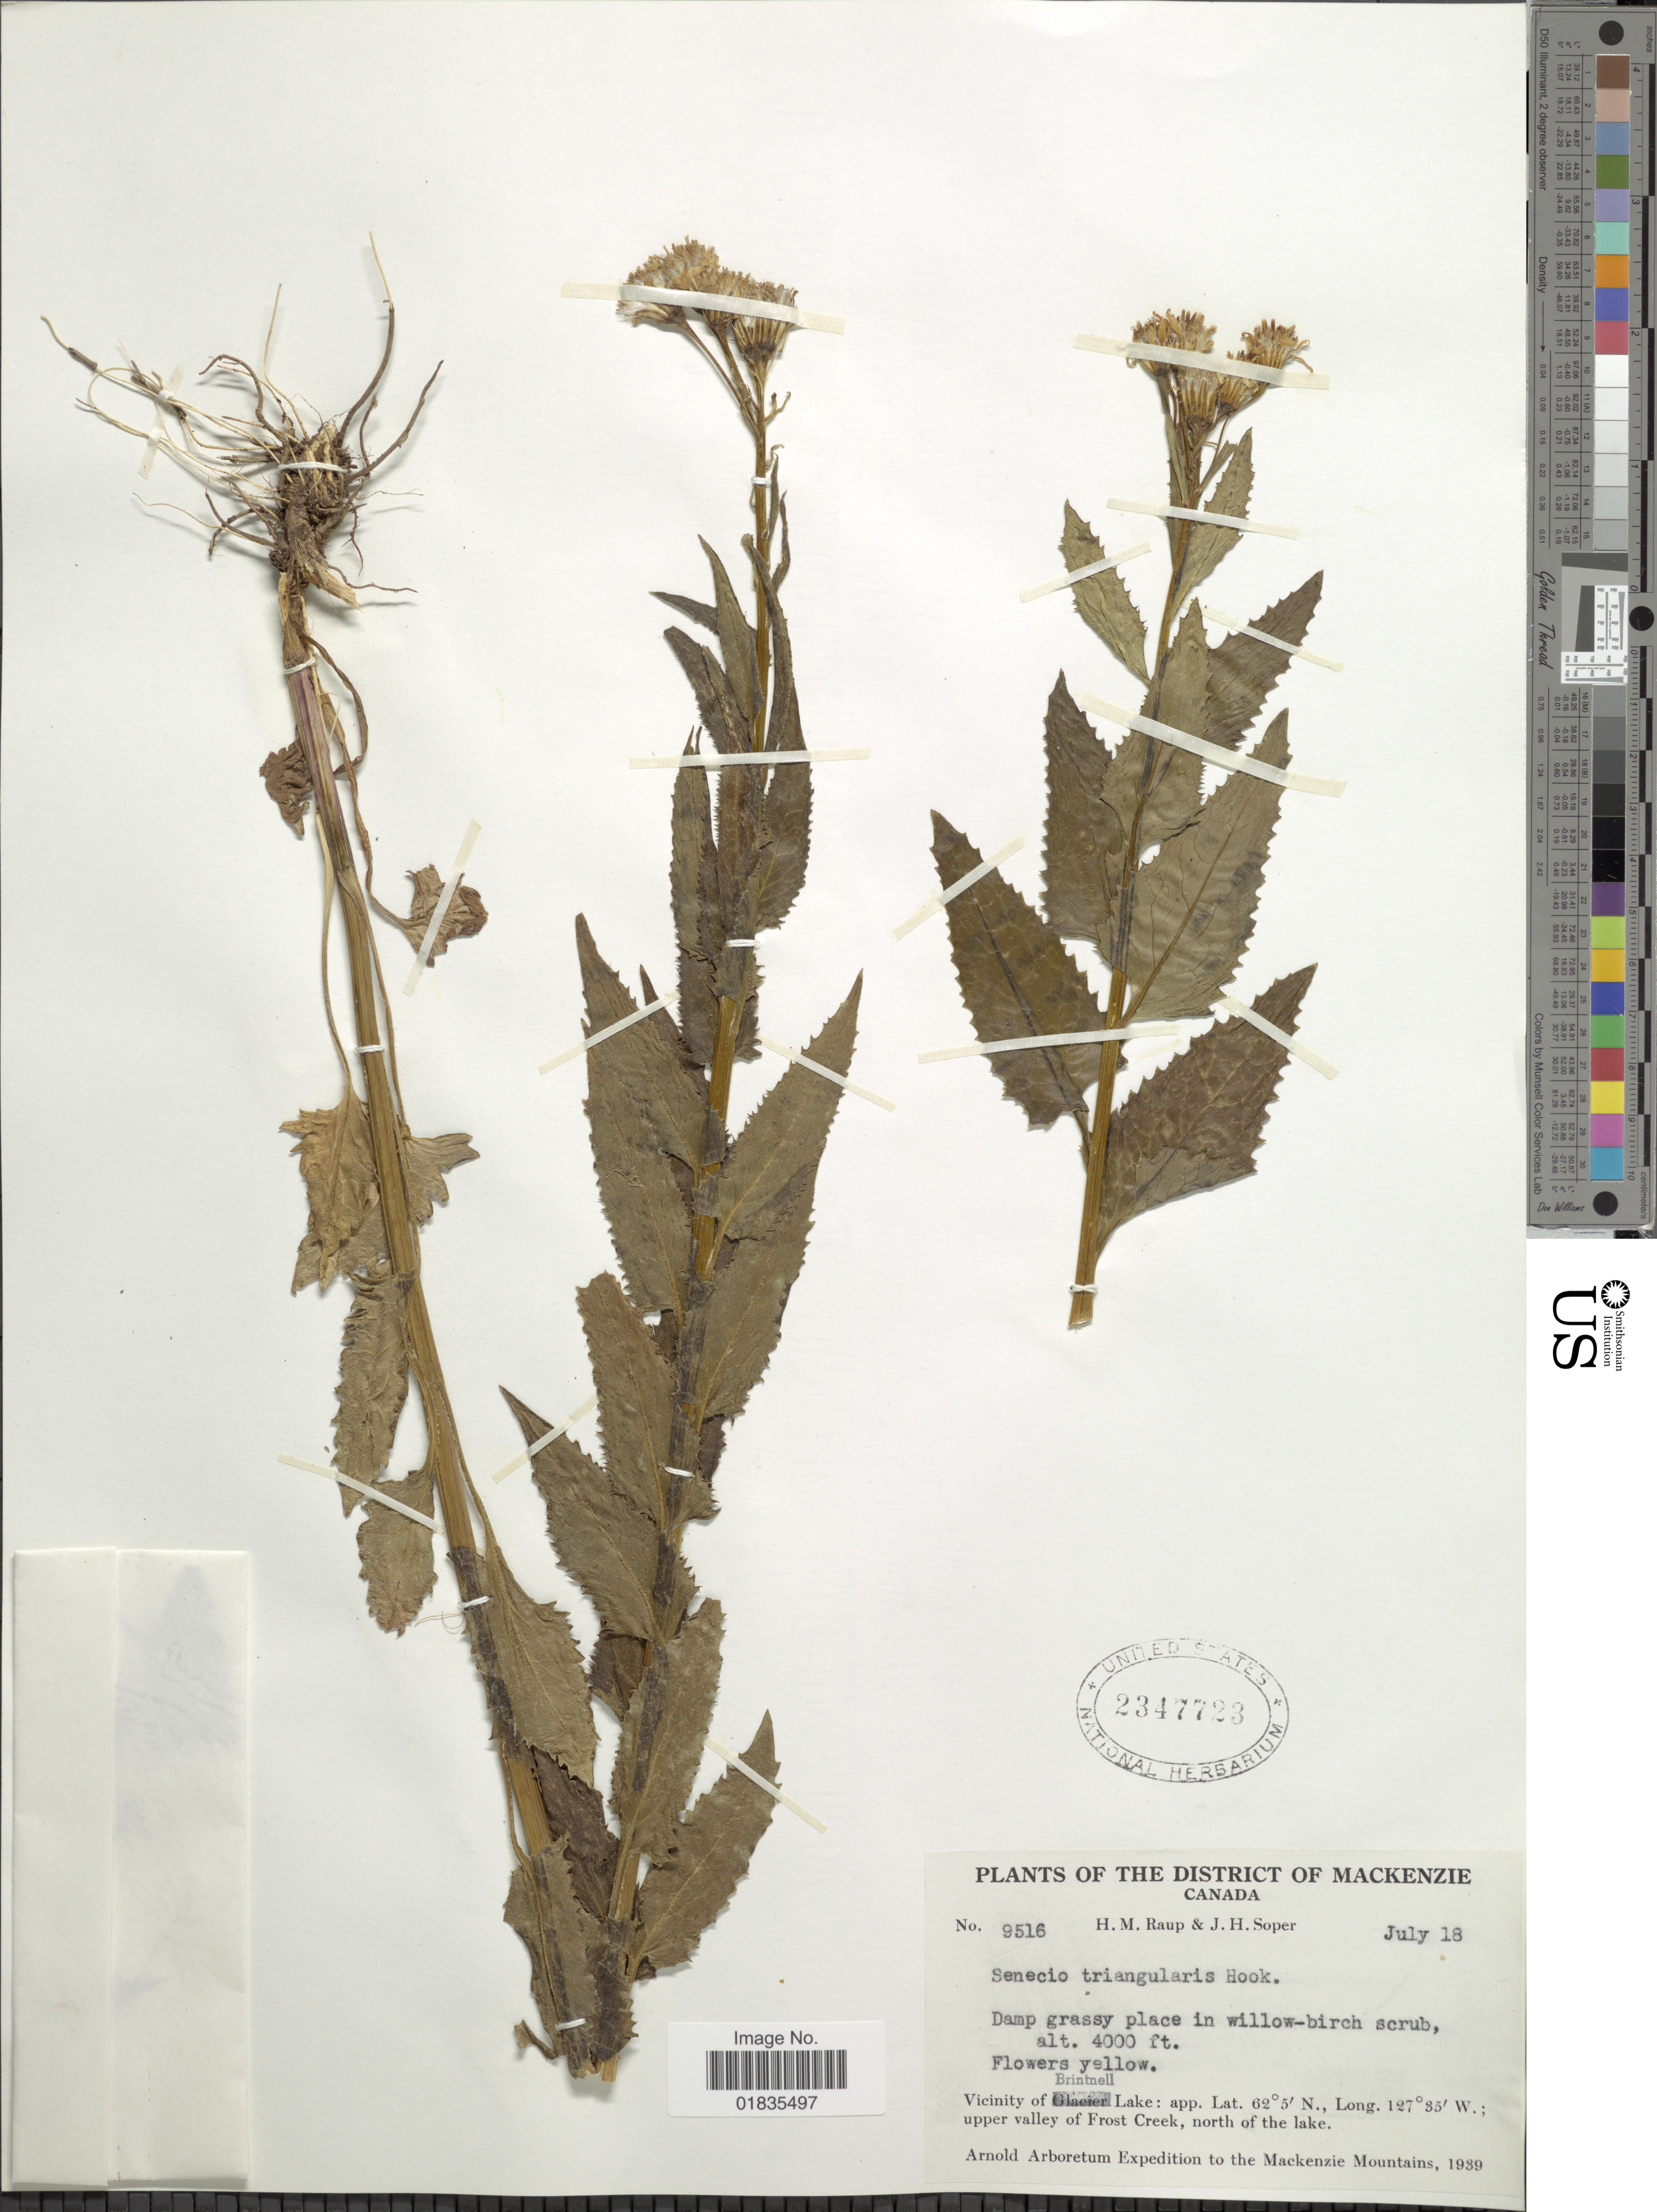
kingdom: Plantae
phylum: Tracheophyta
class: Magnoliopsida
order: Asterales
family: Asteraceae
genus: Senecio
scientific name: Senecio triangularis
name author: Hook.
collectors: H. Raup & J. H. Soper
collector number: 9516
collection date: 1939-07-18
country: Canada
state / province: British Columbia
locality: The District of Mackenzie, vicinity of Brintnell Lake, upper valley of Frost Creek, north of the lake.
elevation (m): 1219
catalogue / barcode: US 2347723